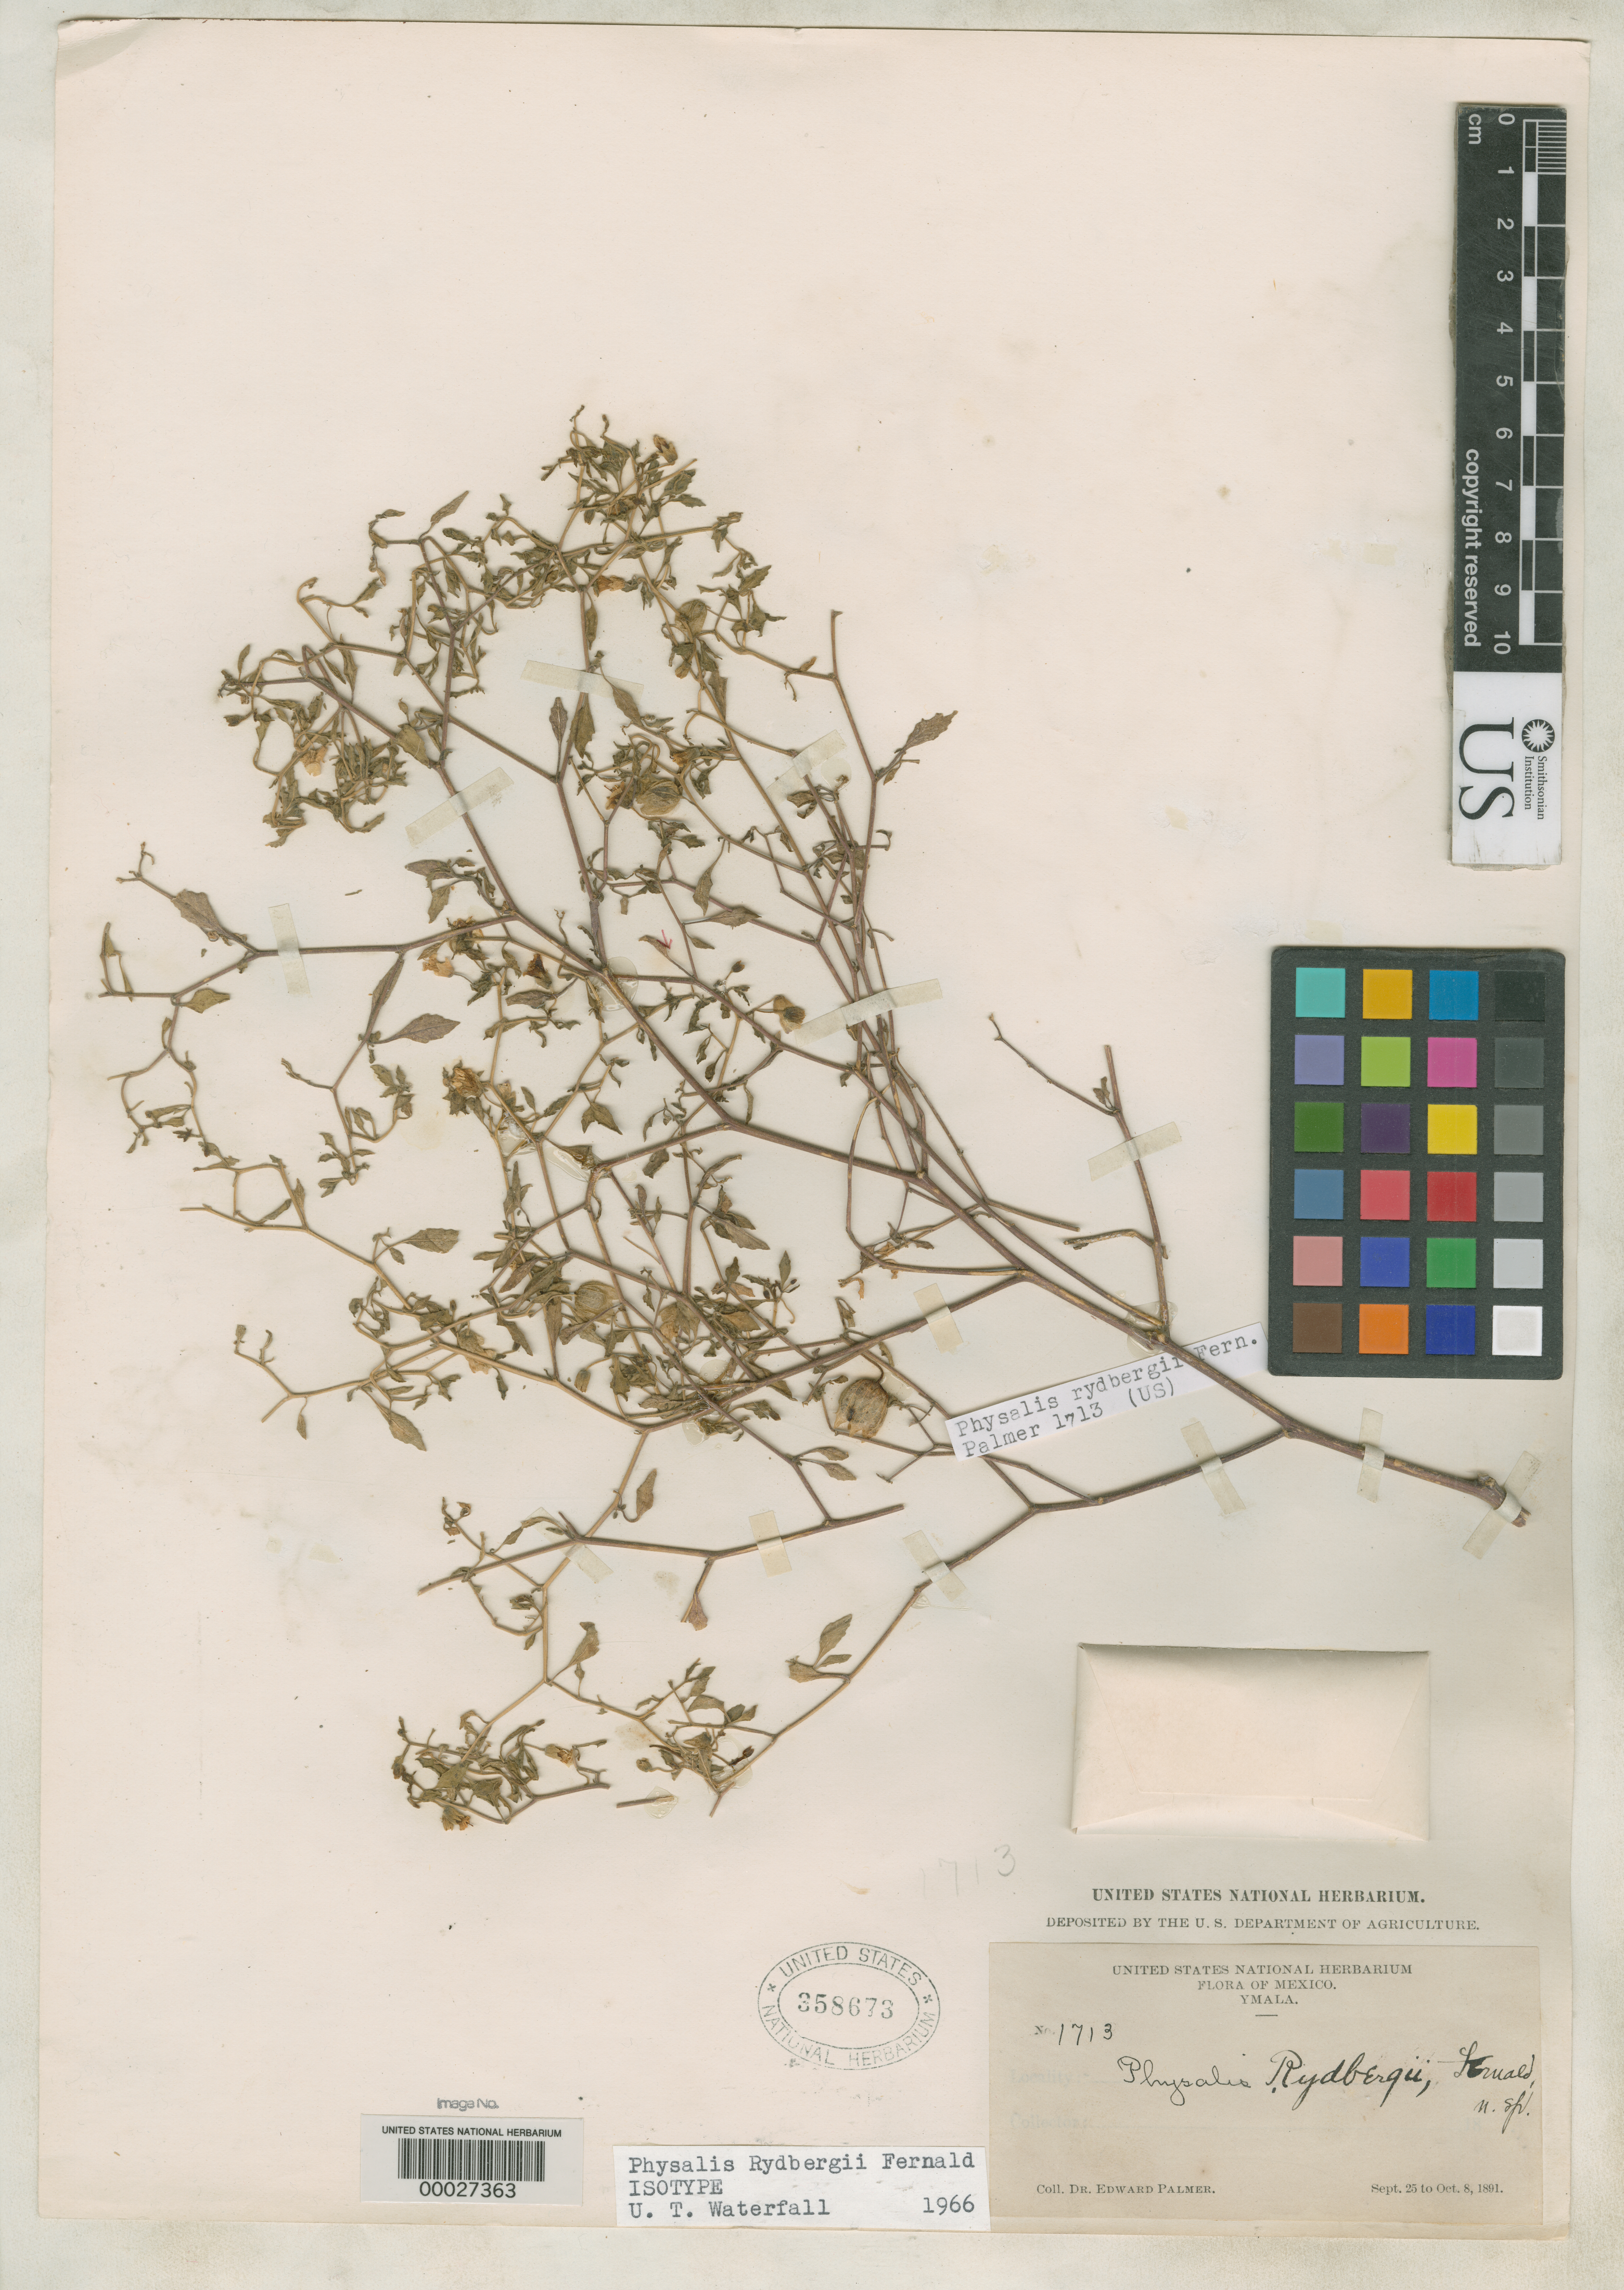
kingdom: Plantae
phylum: Tracheophyta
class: Magnoliopsida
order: Solanales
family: Solanaceae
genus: Physalis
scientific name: Physalis rydbergii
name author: Fernald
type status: Isotype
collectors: E. Palmer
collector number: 1713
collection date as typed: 25 Sep 1891 to 08 Oct 1891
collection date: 1891-09-25/1891-10-08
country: Mexico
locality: Ymala.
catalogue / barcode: US 358673